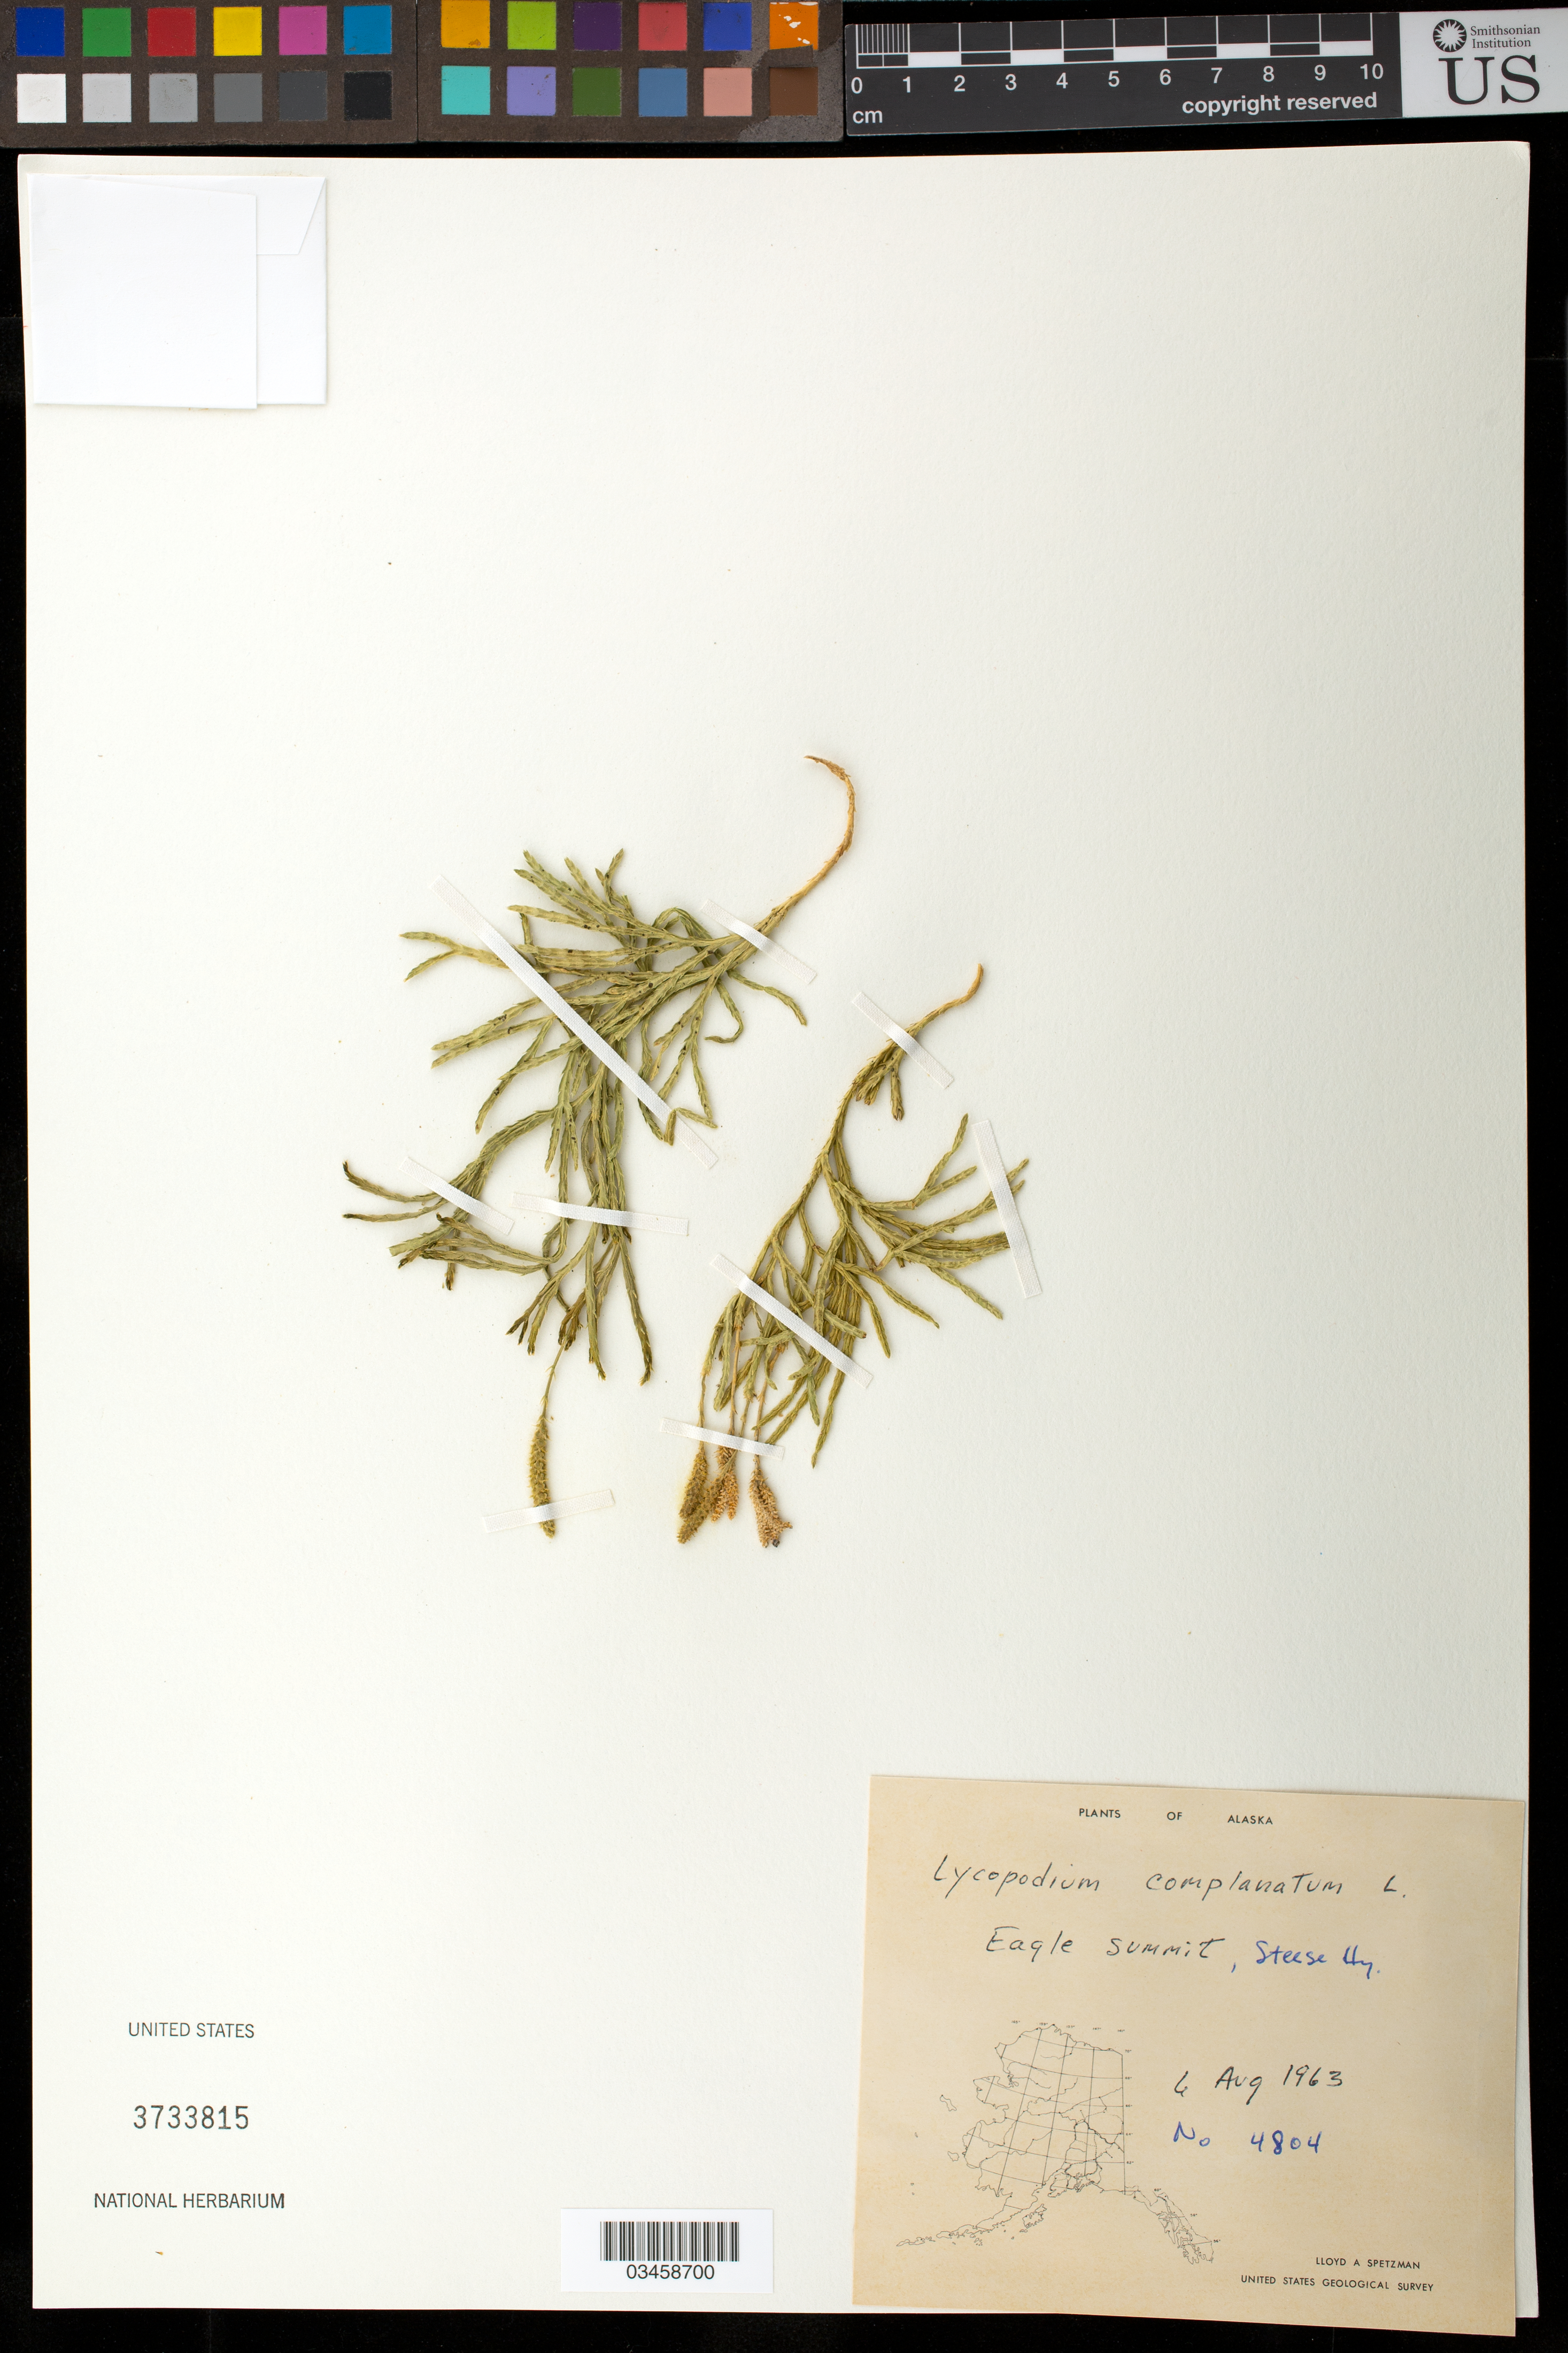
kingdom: Plantae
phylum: Tracheophyta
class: Lycopodiopsida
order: Lycopodiales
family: Lycopodiaceae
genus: Diphasiastrum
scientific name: Diphasiastrum complanatum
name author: (L.) Holub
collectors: L. Spetzman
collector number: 4804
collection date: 1963-08-06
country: United States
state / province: Alaska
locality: Eagle Summit, Steese Hwy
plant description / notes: OR # 231032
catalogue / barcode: US 3733815